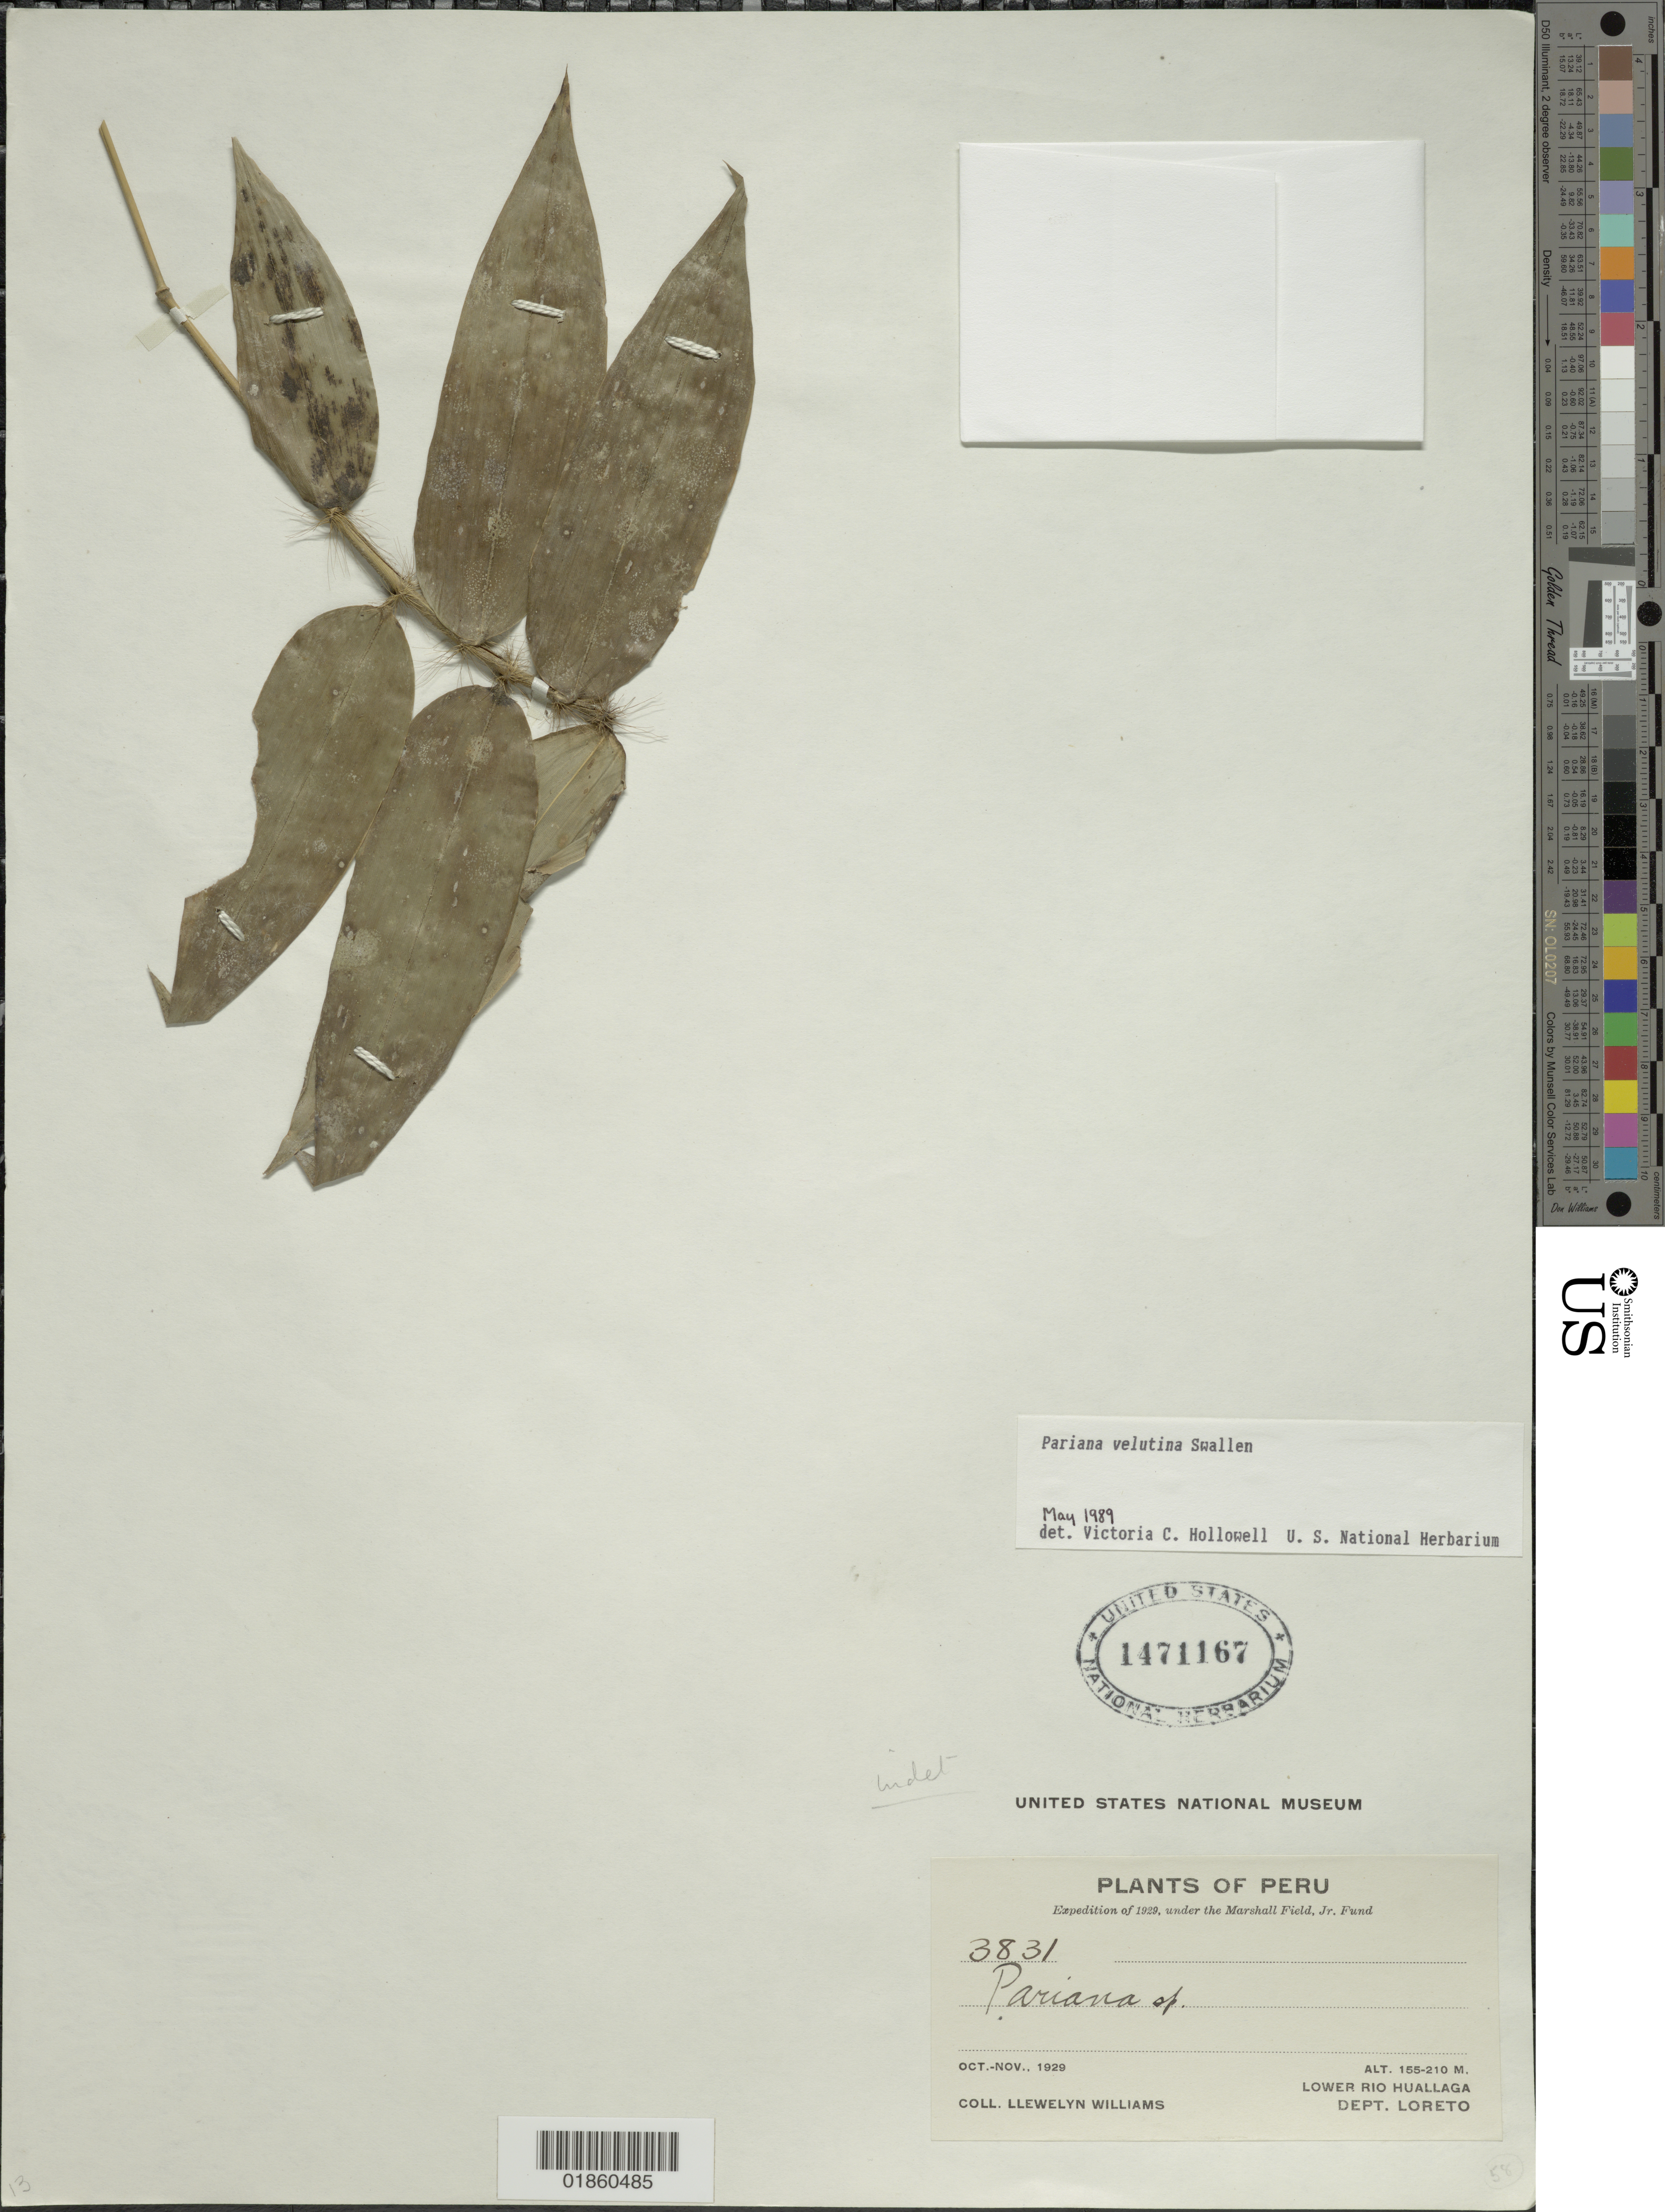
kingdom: Plantae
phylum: Tracheophyta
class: Liliopsida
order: Poales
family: Poaceae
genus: Pariana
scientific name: Pariana velutina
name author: Swallen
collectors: Ll. Williams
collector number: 3831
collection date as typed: Oct 1929 to -- Nov 1929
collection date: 1929-10/1929-11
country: Peru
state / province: Loreto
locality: Rio Huallaga.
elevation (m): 155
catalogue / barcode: US 1471167